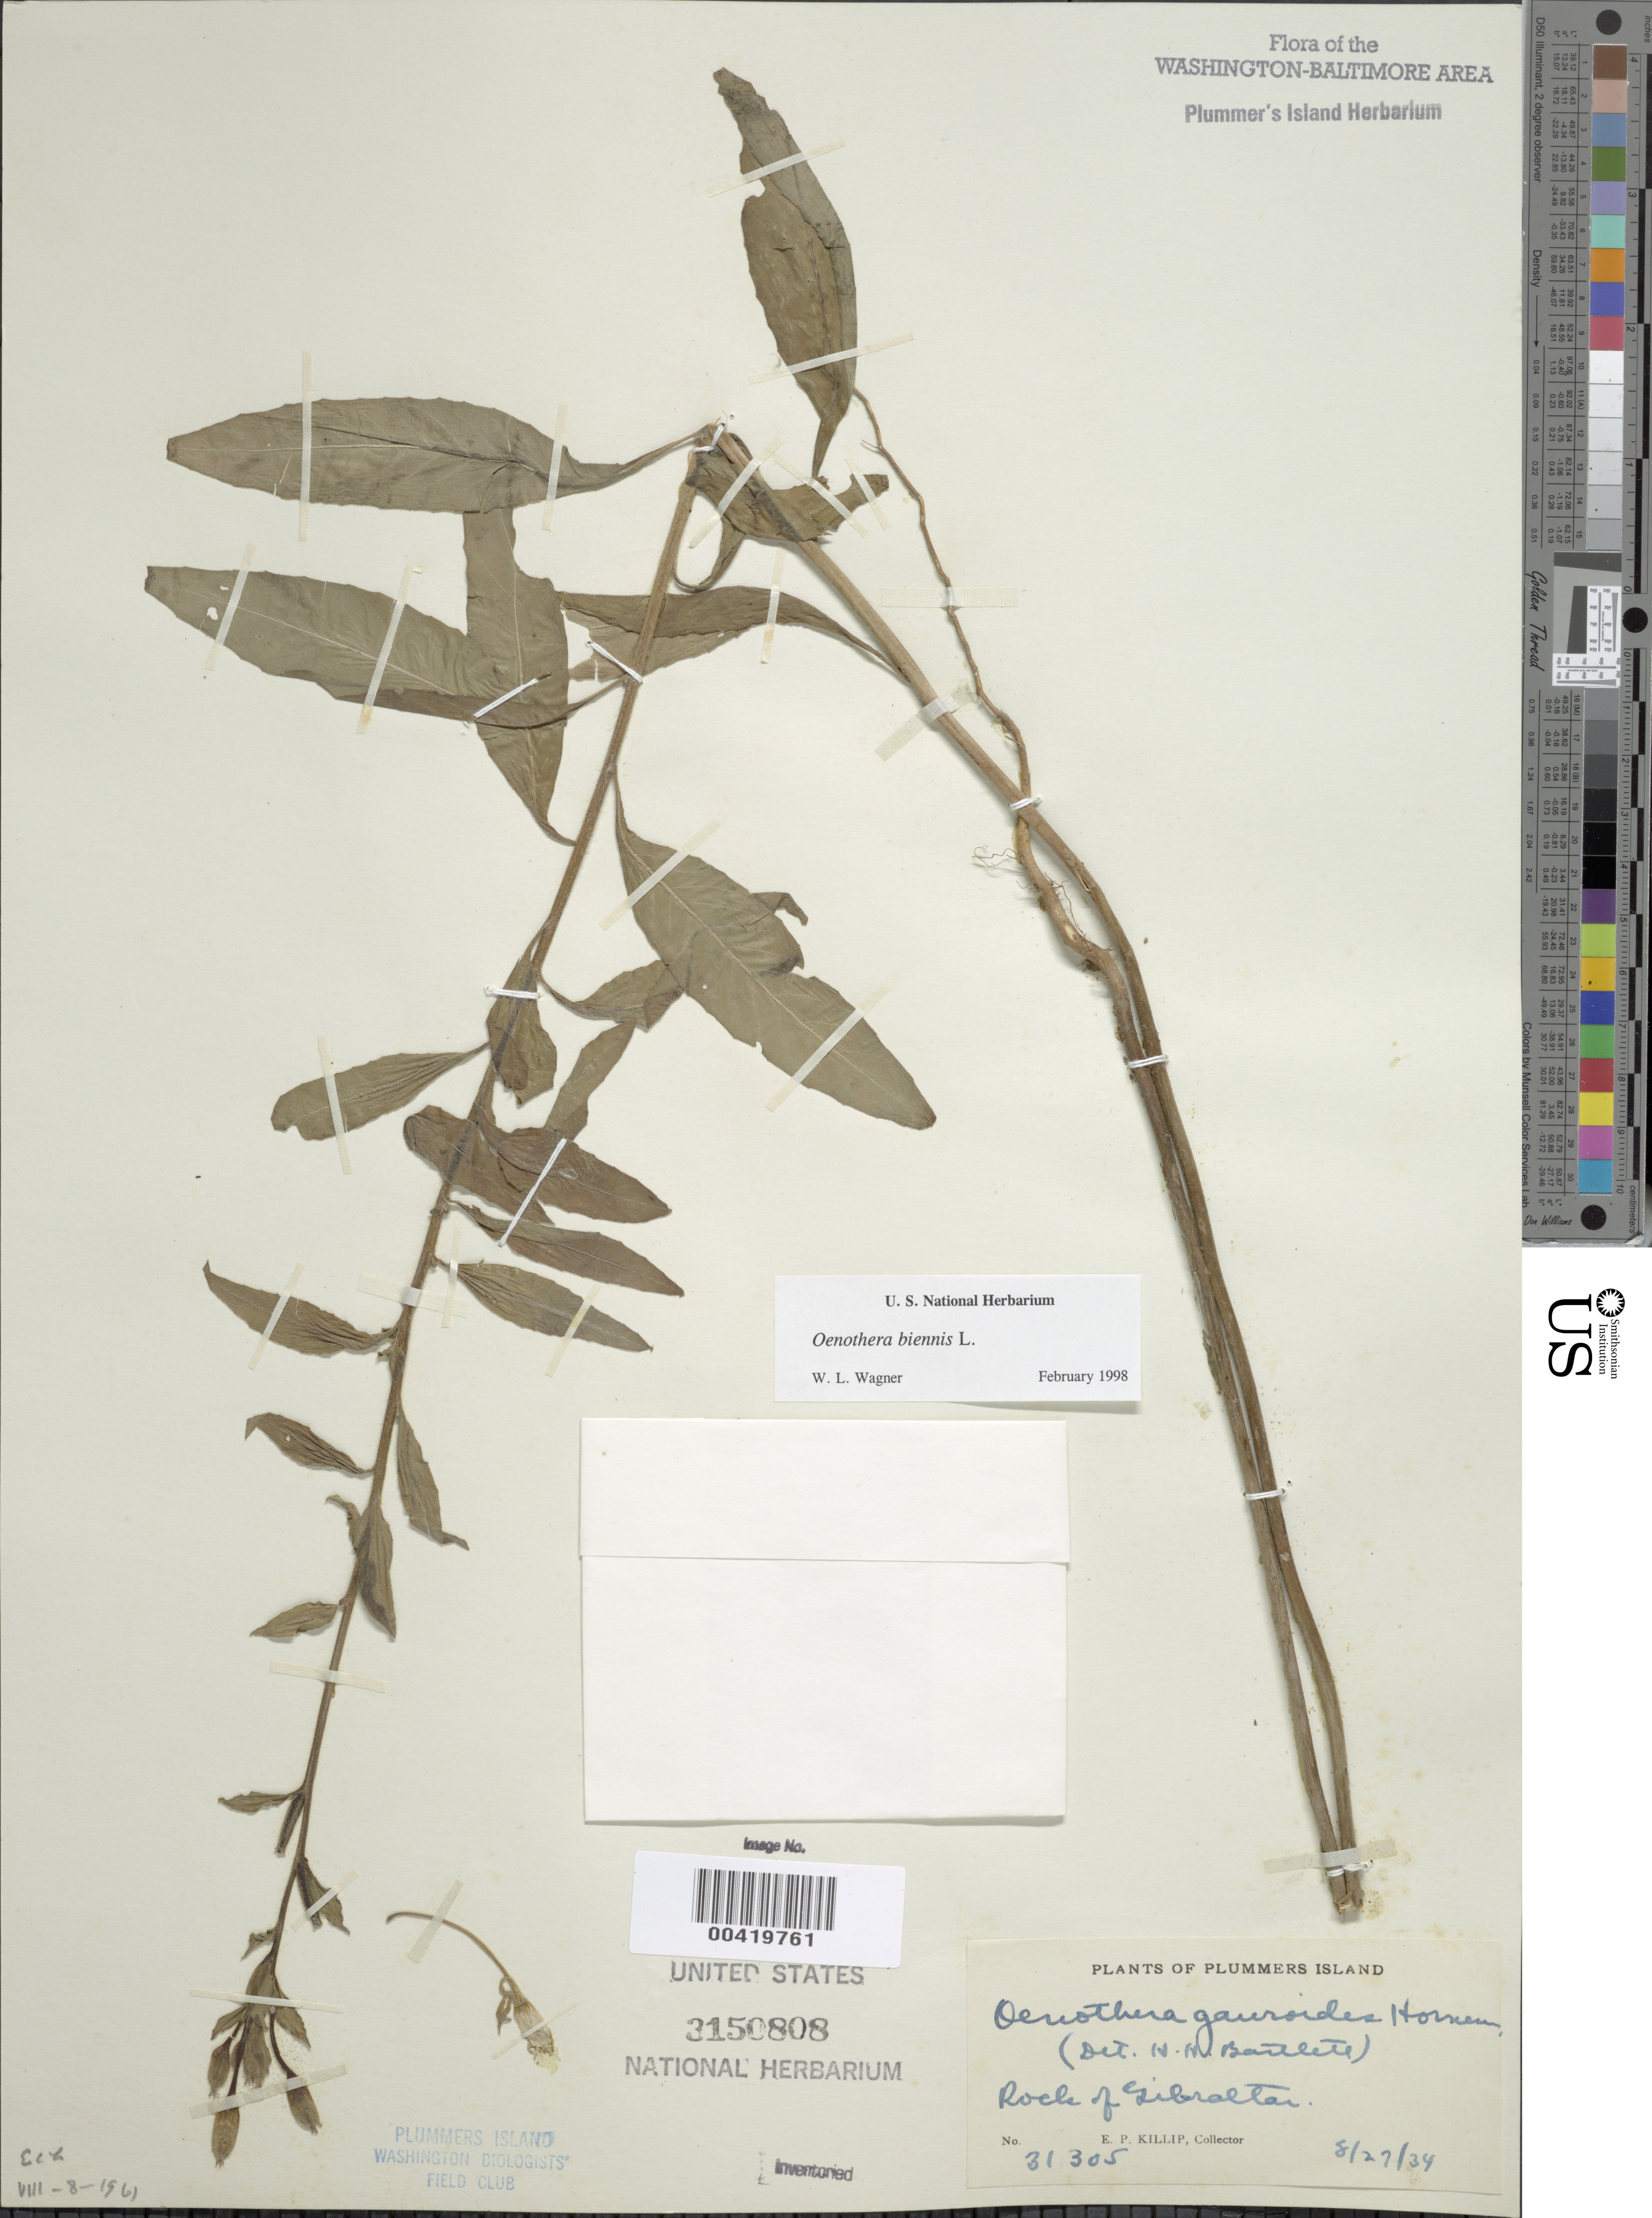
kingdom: Plantae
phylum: Tracheophyta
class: Magnoliopsida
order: Myrtales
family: Onagraceae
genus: Oenothera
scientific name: Oenothera biennis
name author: L.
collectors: E. P. Killip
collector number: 31305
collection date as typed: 27 Aug 1934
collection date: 1934-08-27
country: United States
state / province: Maryland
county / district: Montgomery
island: Plummers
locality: Plummer's Island; Rock of Gibraltar Plummers Island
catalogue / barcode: US 3150808